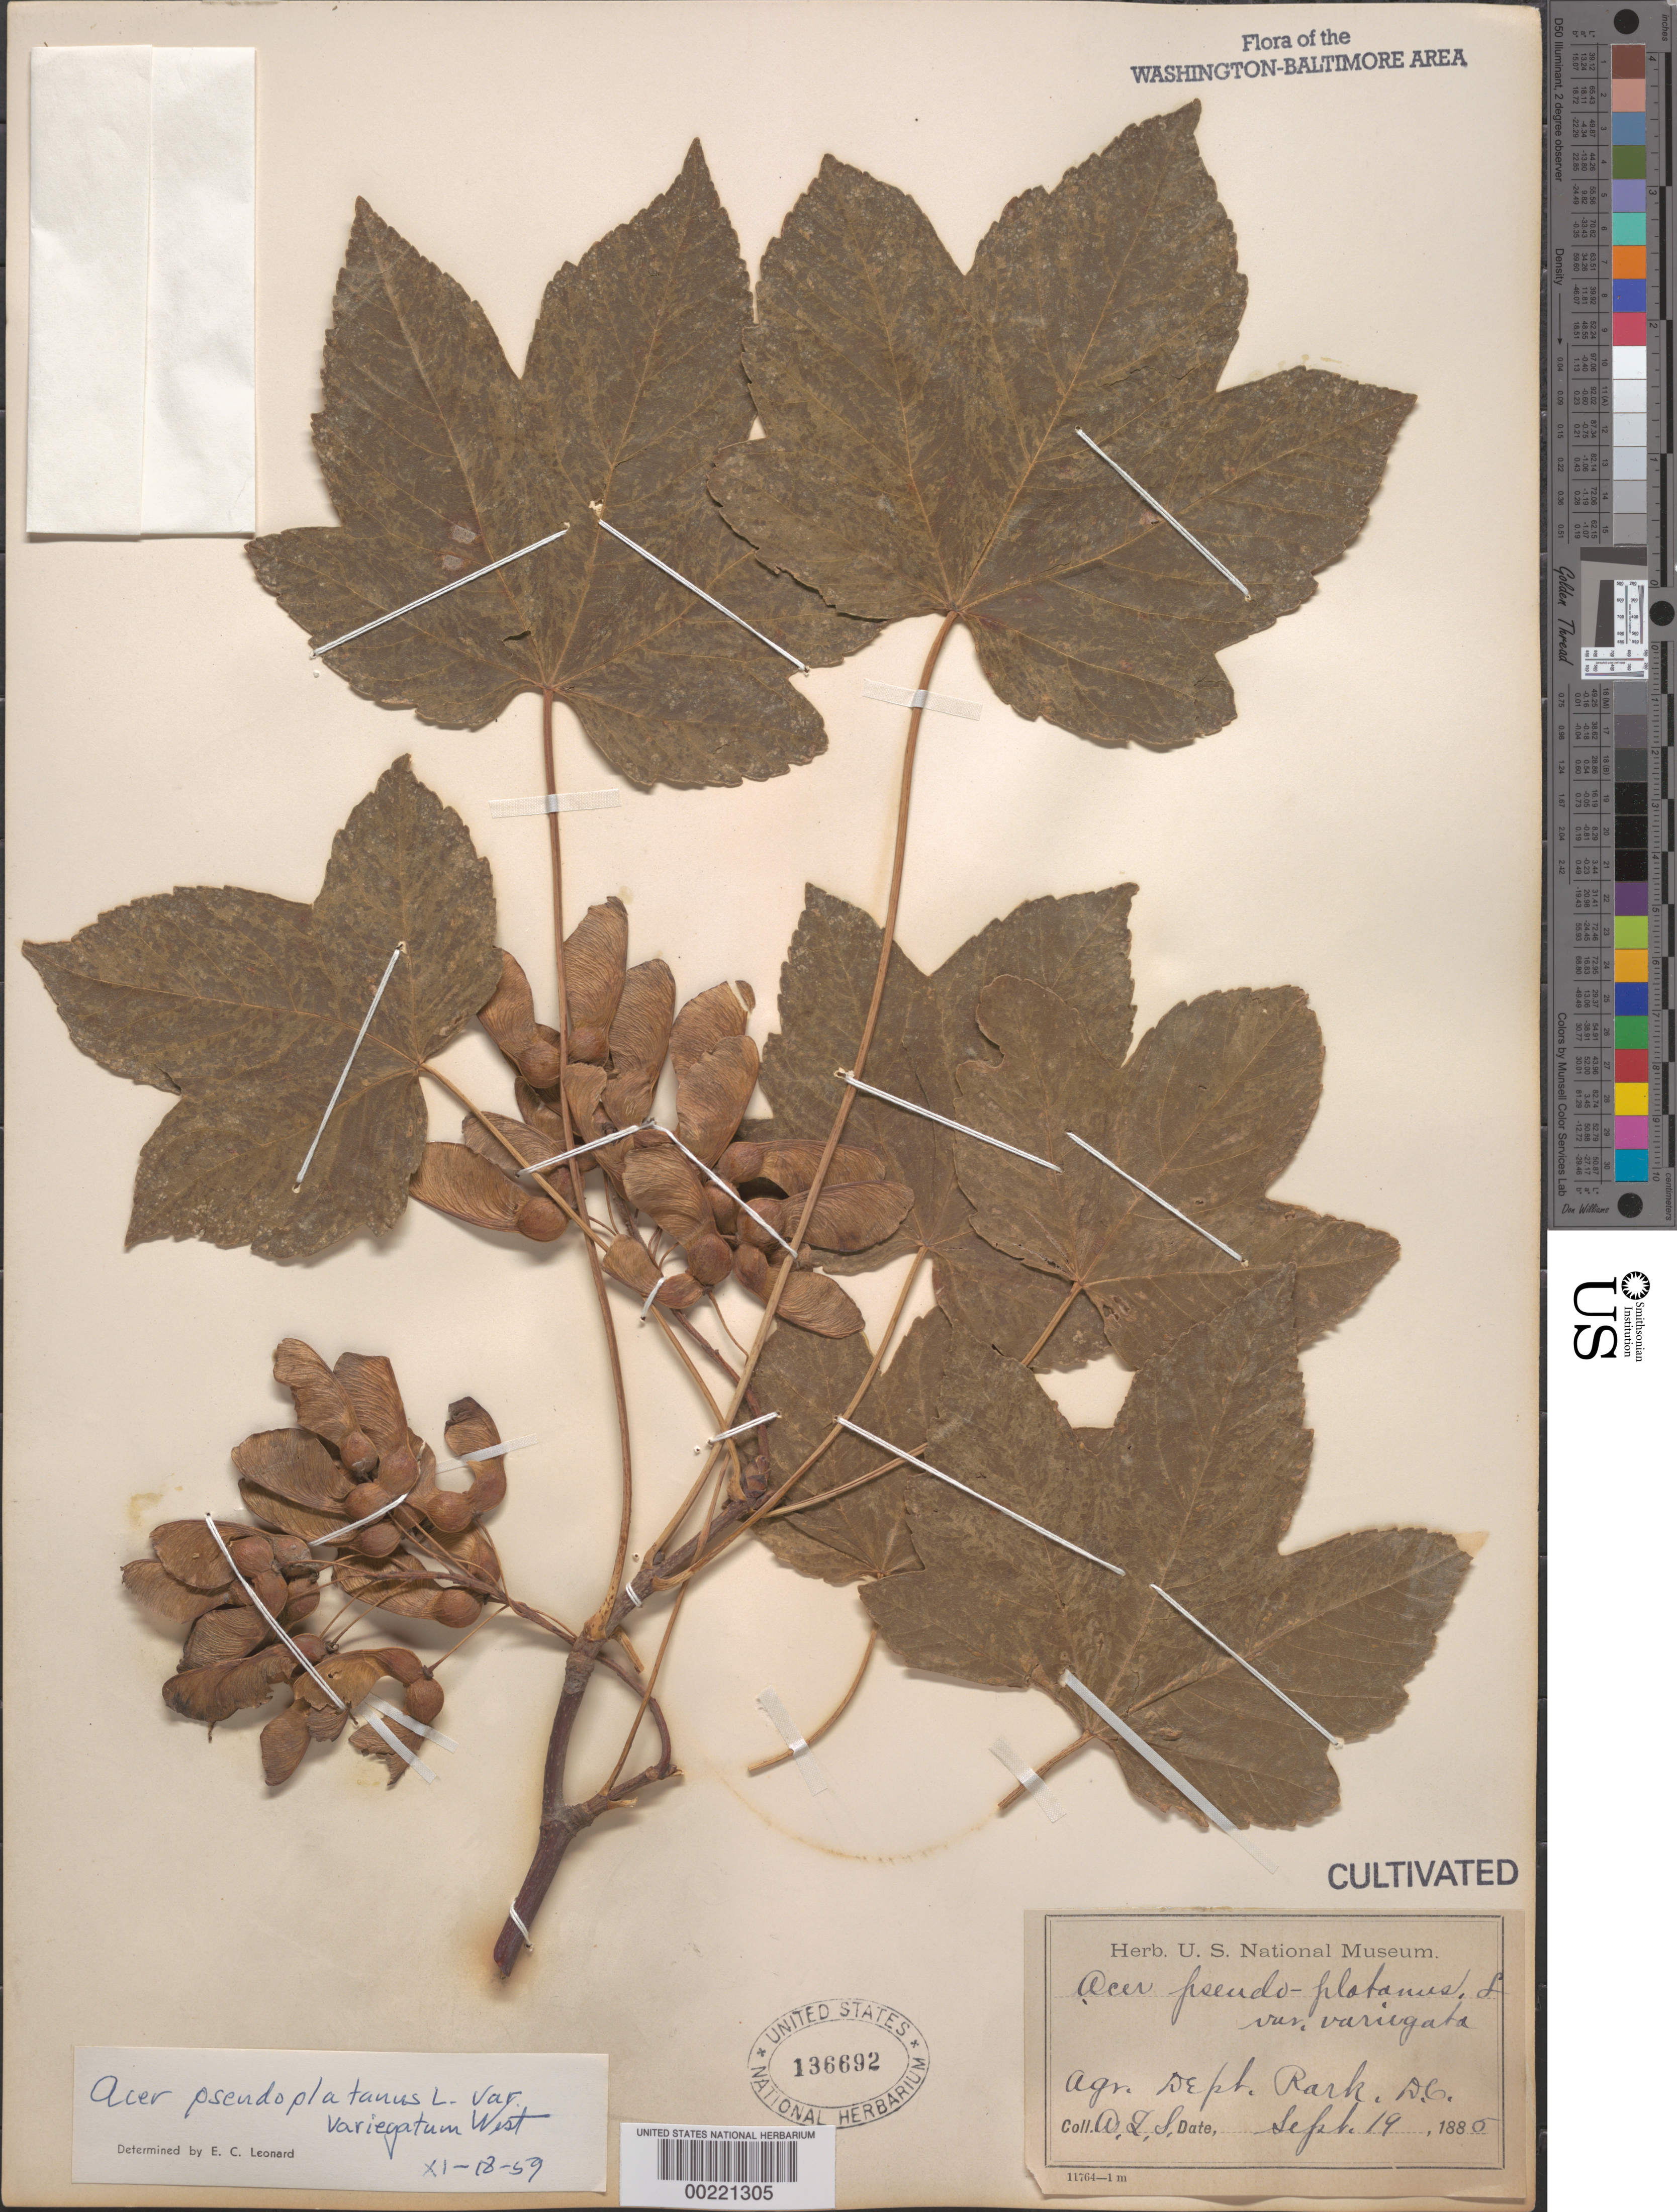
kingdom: Plantae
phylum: Tracheophyta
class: Magnoliopsida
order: Sapindales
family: Sapindaceae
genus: Acer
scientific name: Acer pseudoplatanus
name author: L.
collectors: A. L. Schott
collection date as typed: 19 Sep 1885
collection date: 1885-09-19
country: United States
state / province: District of Columbia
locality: Department of Agriculture Park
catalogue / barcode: US 136692